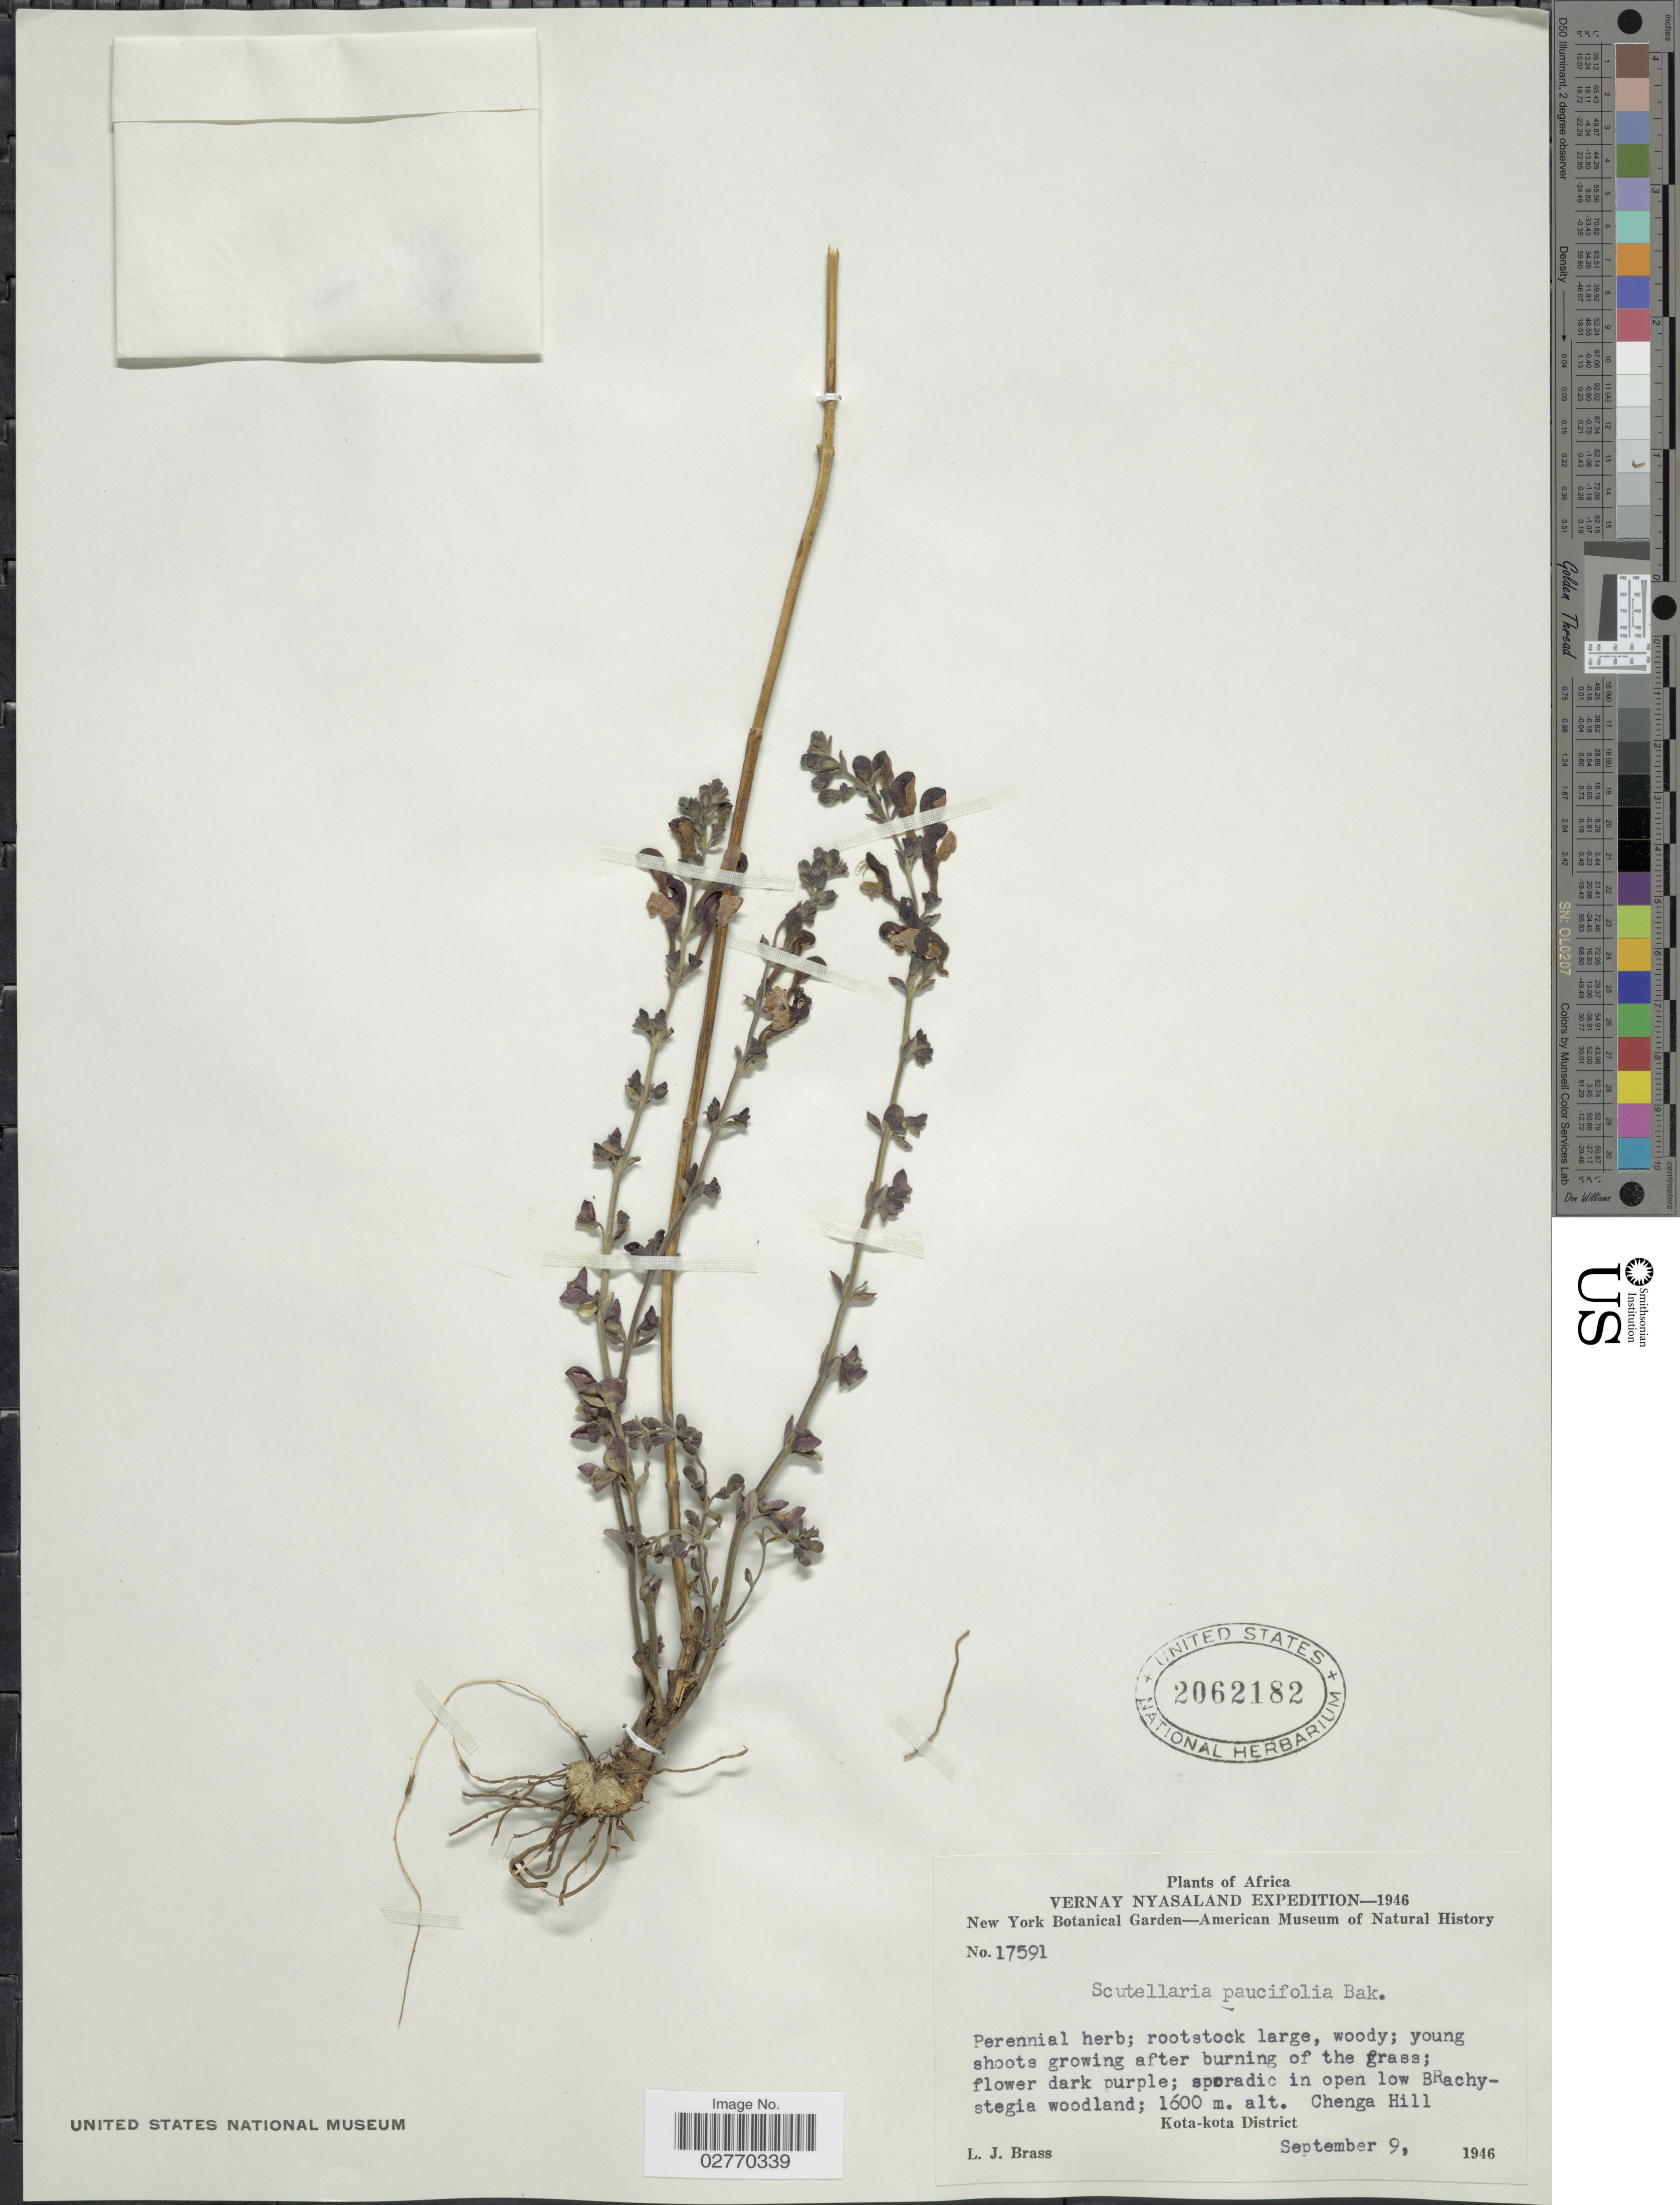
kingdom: Plantae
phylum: Tracheophyta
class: Magnoliopsida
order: Lamiales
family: Lamiaceae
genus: Scutellaria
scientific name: Scutellaria paucifolia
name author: Baker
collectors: L. J. Brass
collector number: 17591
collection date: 1946-09-09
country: Malawi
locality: Vernay Nyasaland. Chenga Hill. Kota-kota District.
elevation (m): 1600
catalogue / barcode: US 2062182